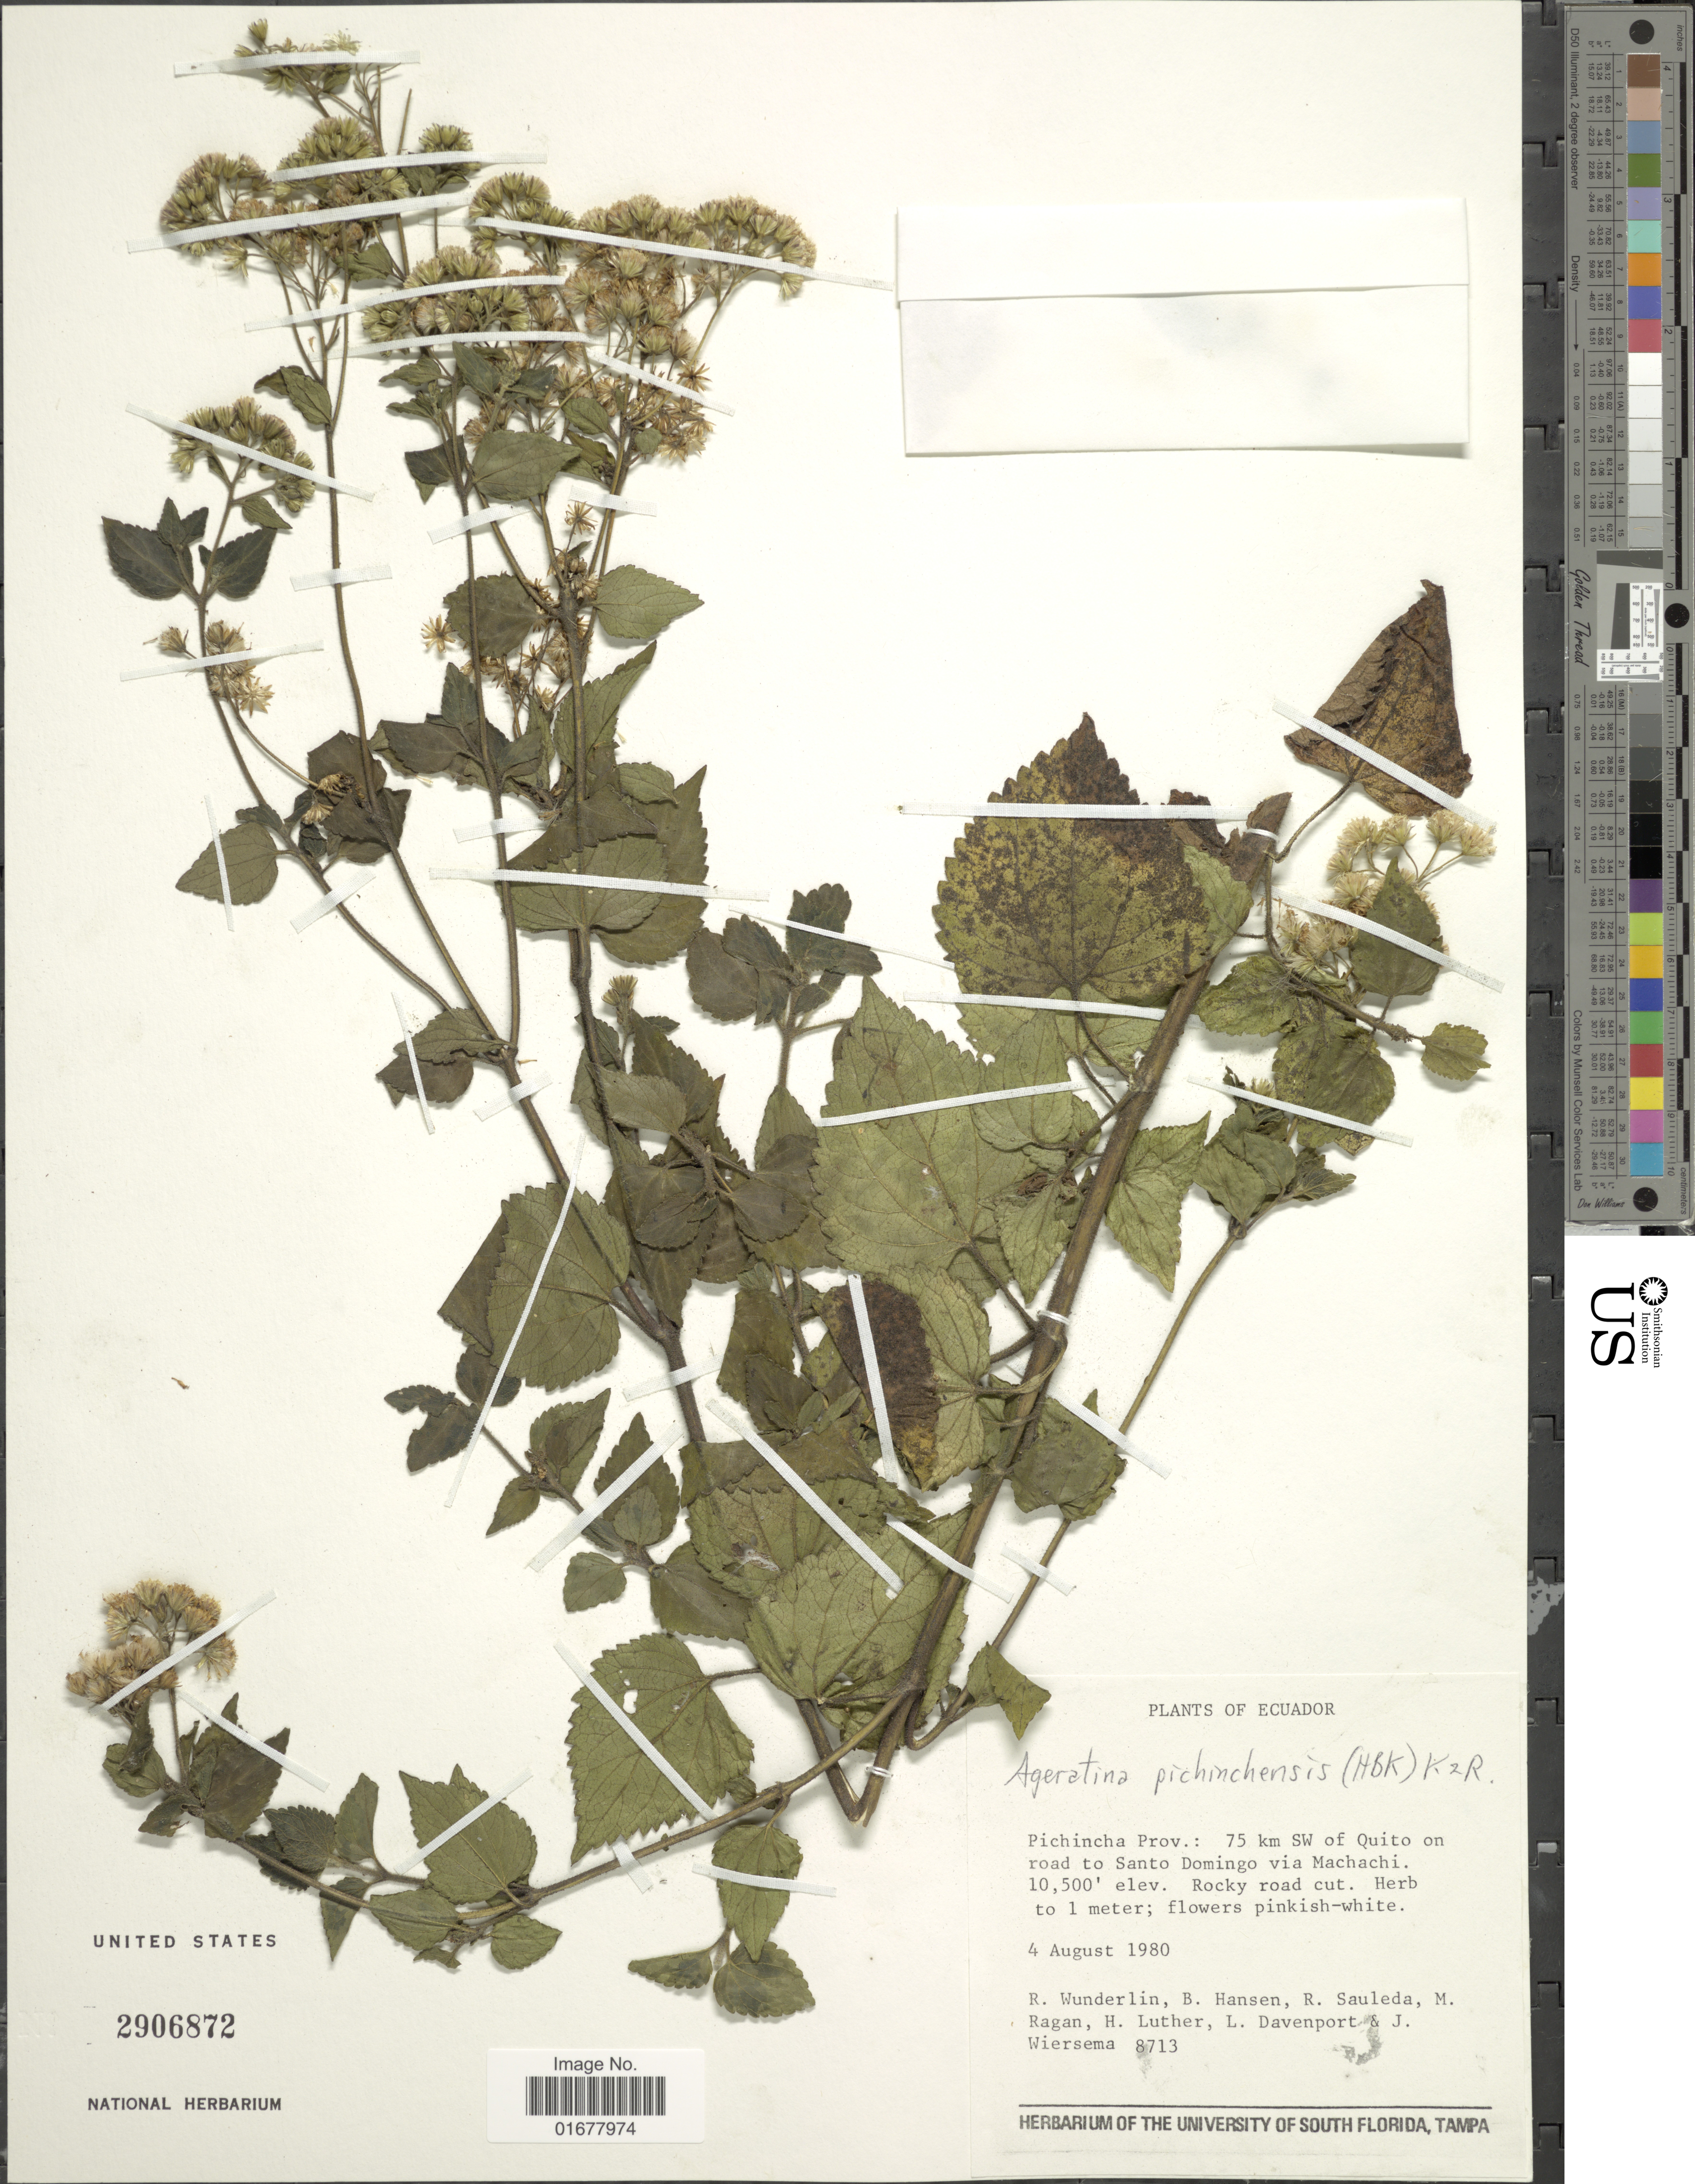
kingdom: Plantae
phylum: Tracheophyta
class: Magnoliopsida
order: Asterales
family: Asteraceae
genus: Ageratina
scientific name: Ageratina pichinchensis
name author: (Kunth) R.M. King & H. Rob.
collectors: R. P. Wunderlin, B. Hansen, R. Sauleda, M. E. Ragan & et al.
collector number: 8713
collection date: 1980-08-04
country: Ecuador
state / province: Pichincha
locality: Pichincha Prov.: 75 km SW of Quito on road to Santo Domingo via Machachi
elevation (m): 3200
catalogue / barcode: US 2906872